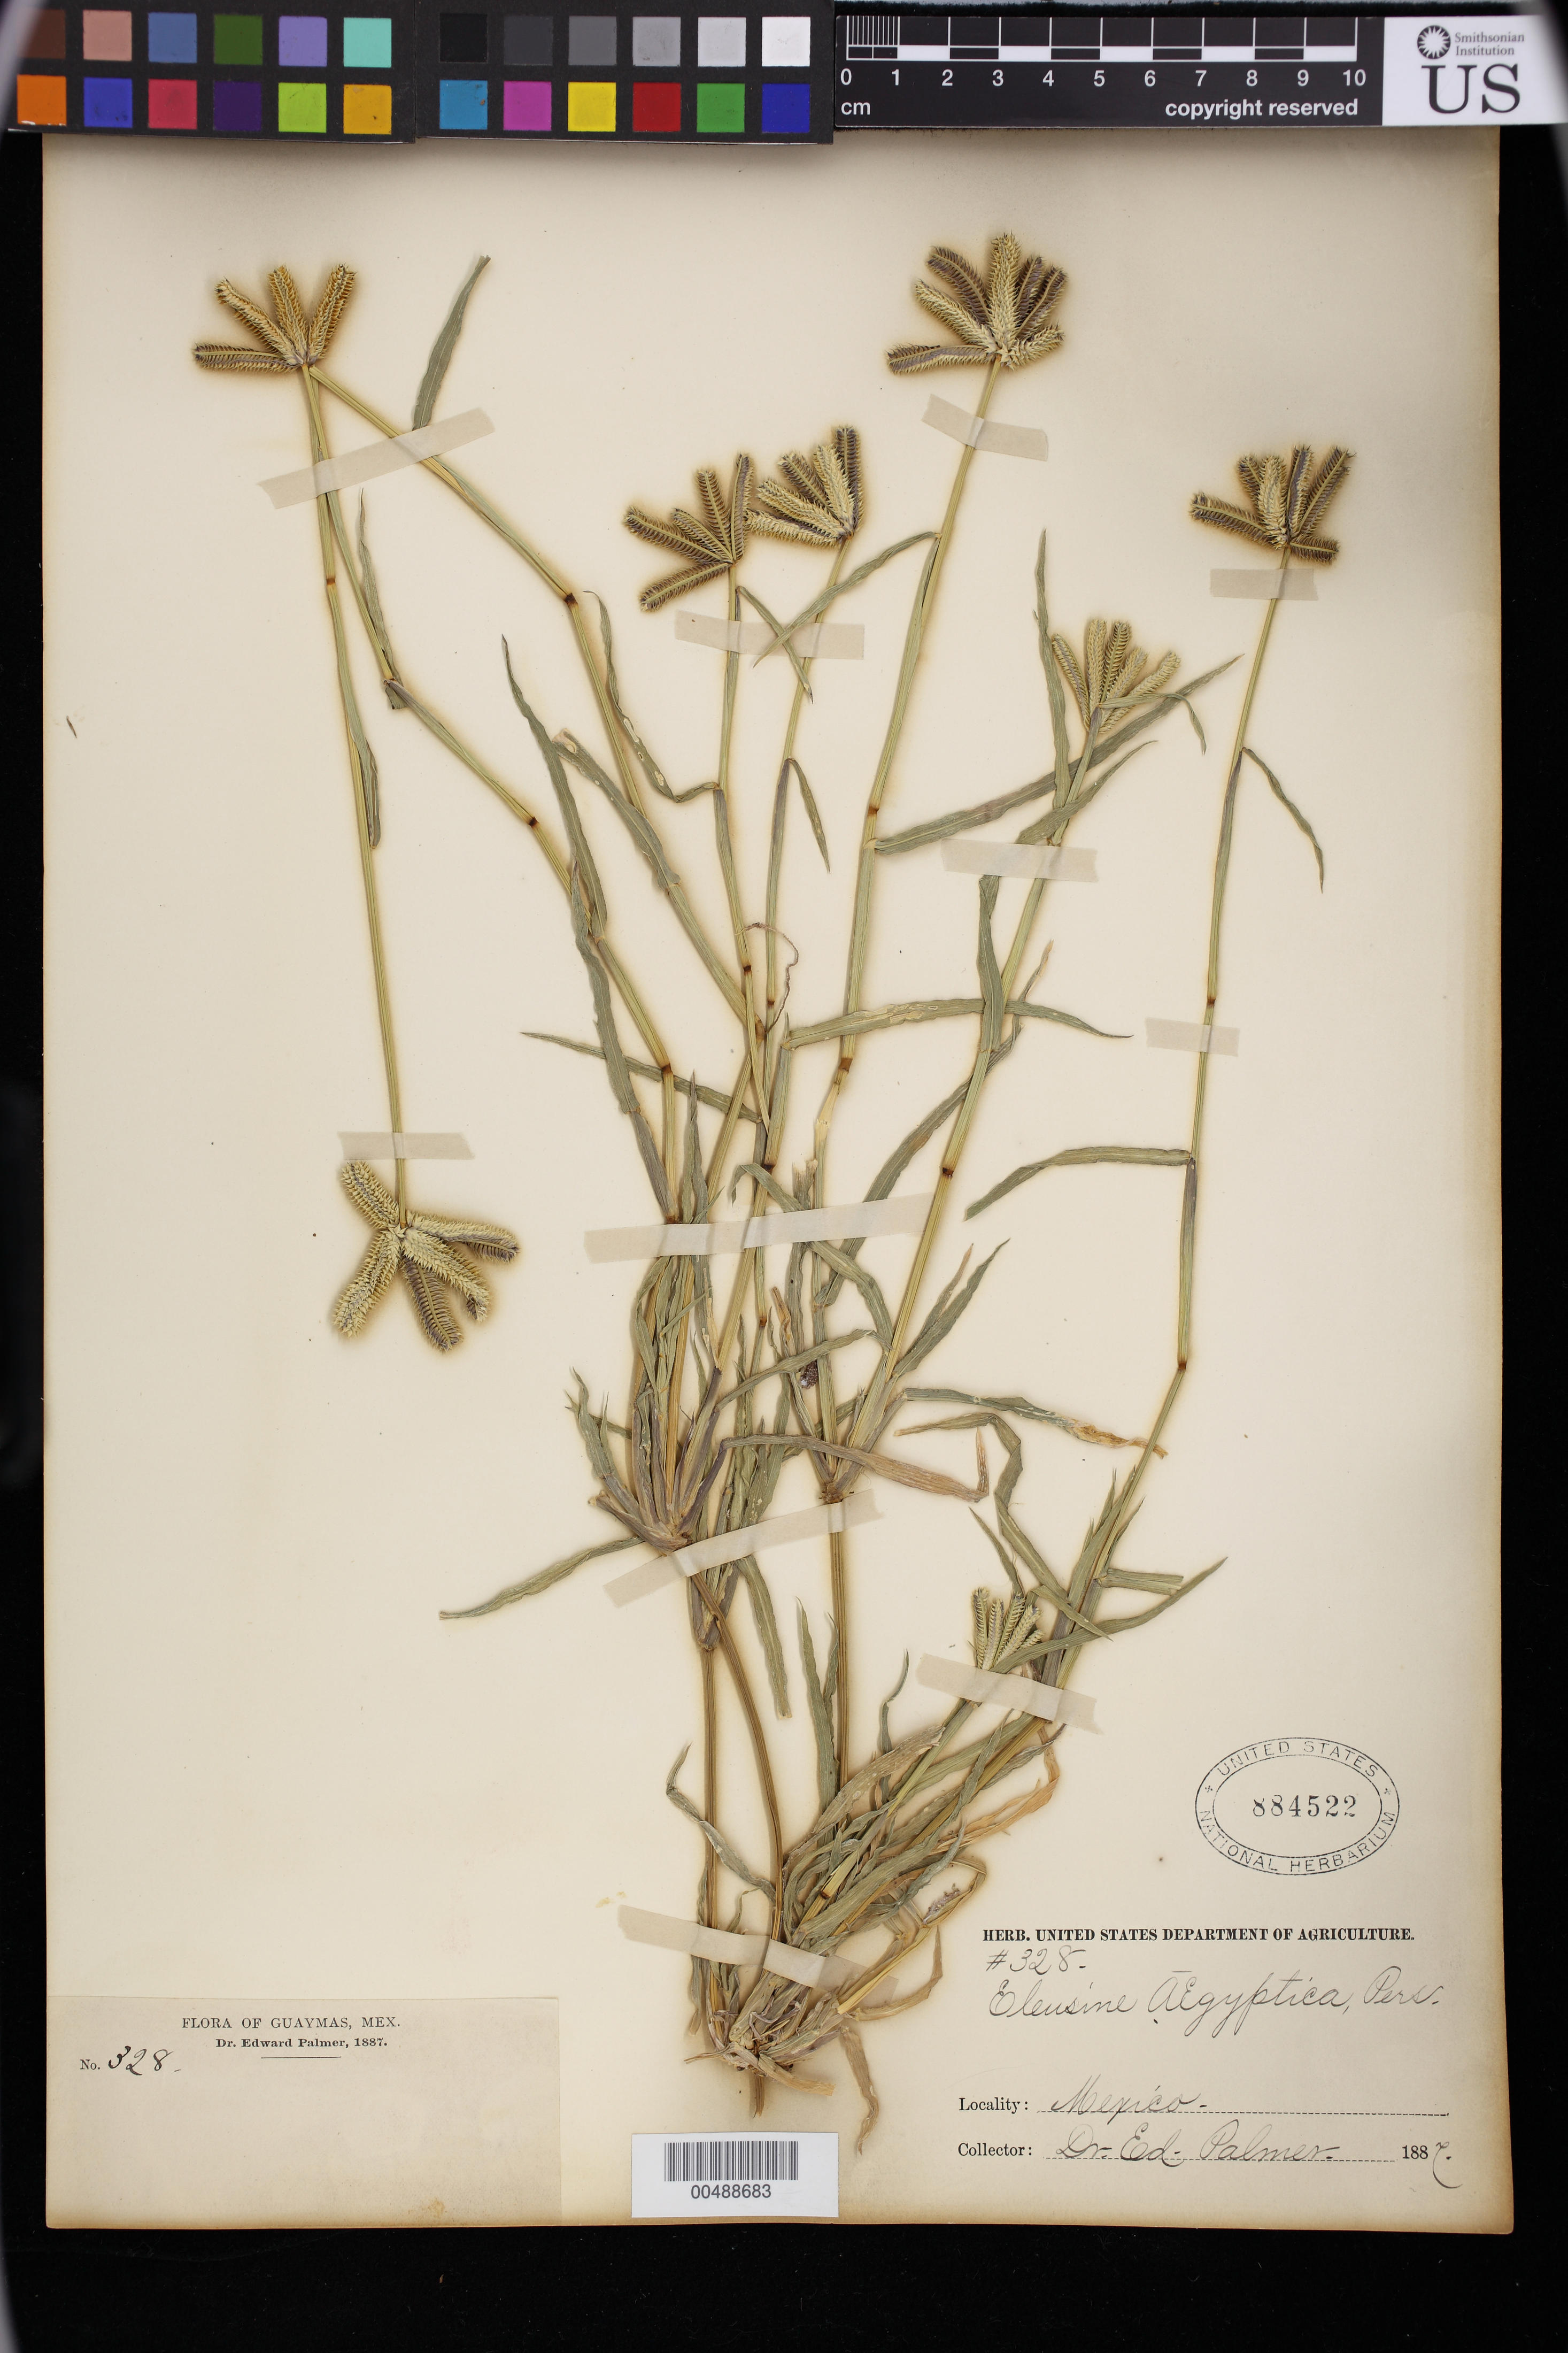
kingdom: Plantae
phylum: Tracheophyta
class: Liliopsida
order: Poales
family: Poaceae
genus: Dactyloctenium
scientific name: Dactyloctenium aegyptium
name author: (L.) Willd.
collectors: E. Palmer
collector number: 328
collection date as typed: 1887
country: Mexico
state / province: Sonora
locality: Guaymas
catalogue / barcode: US 884522